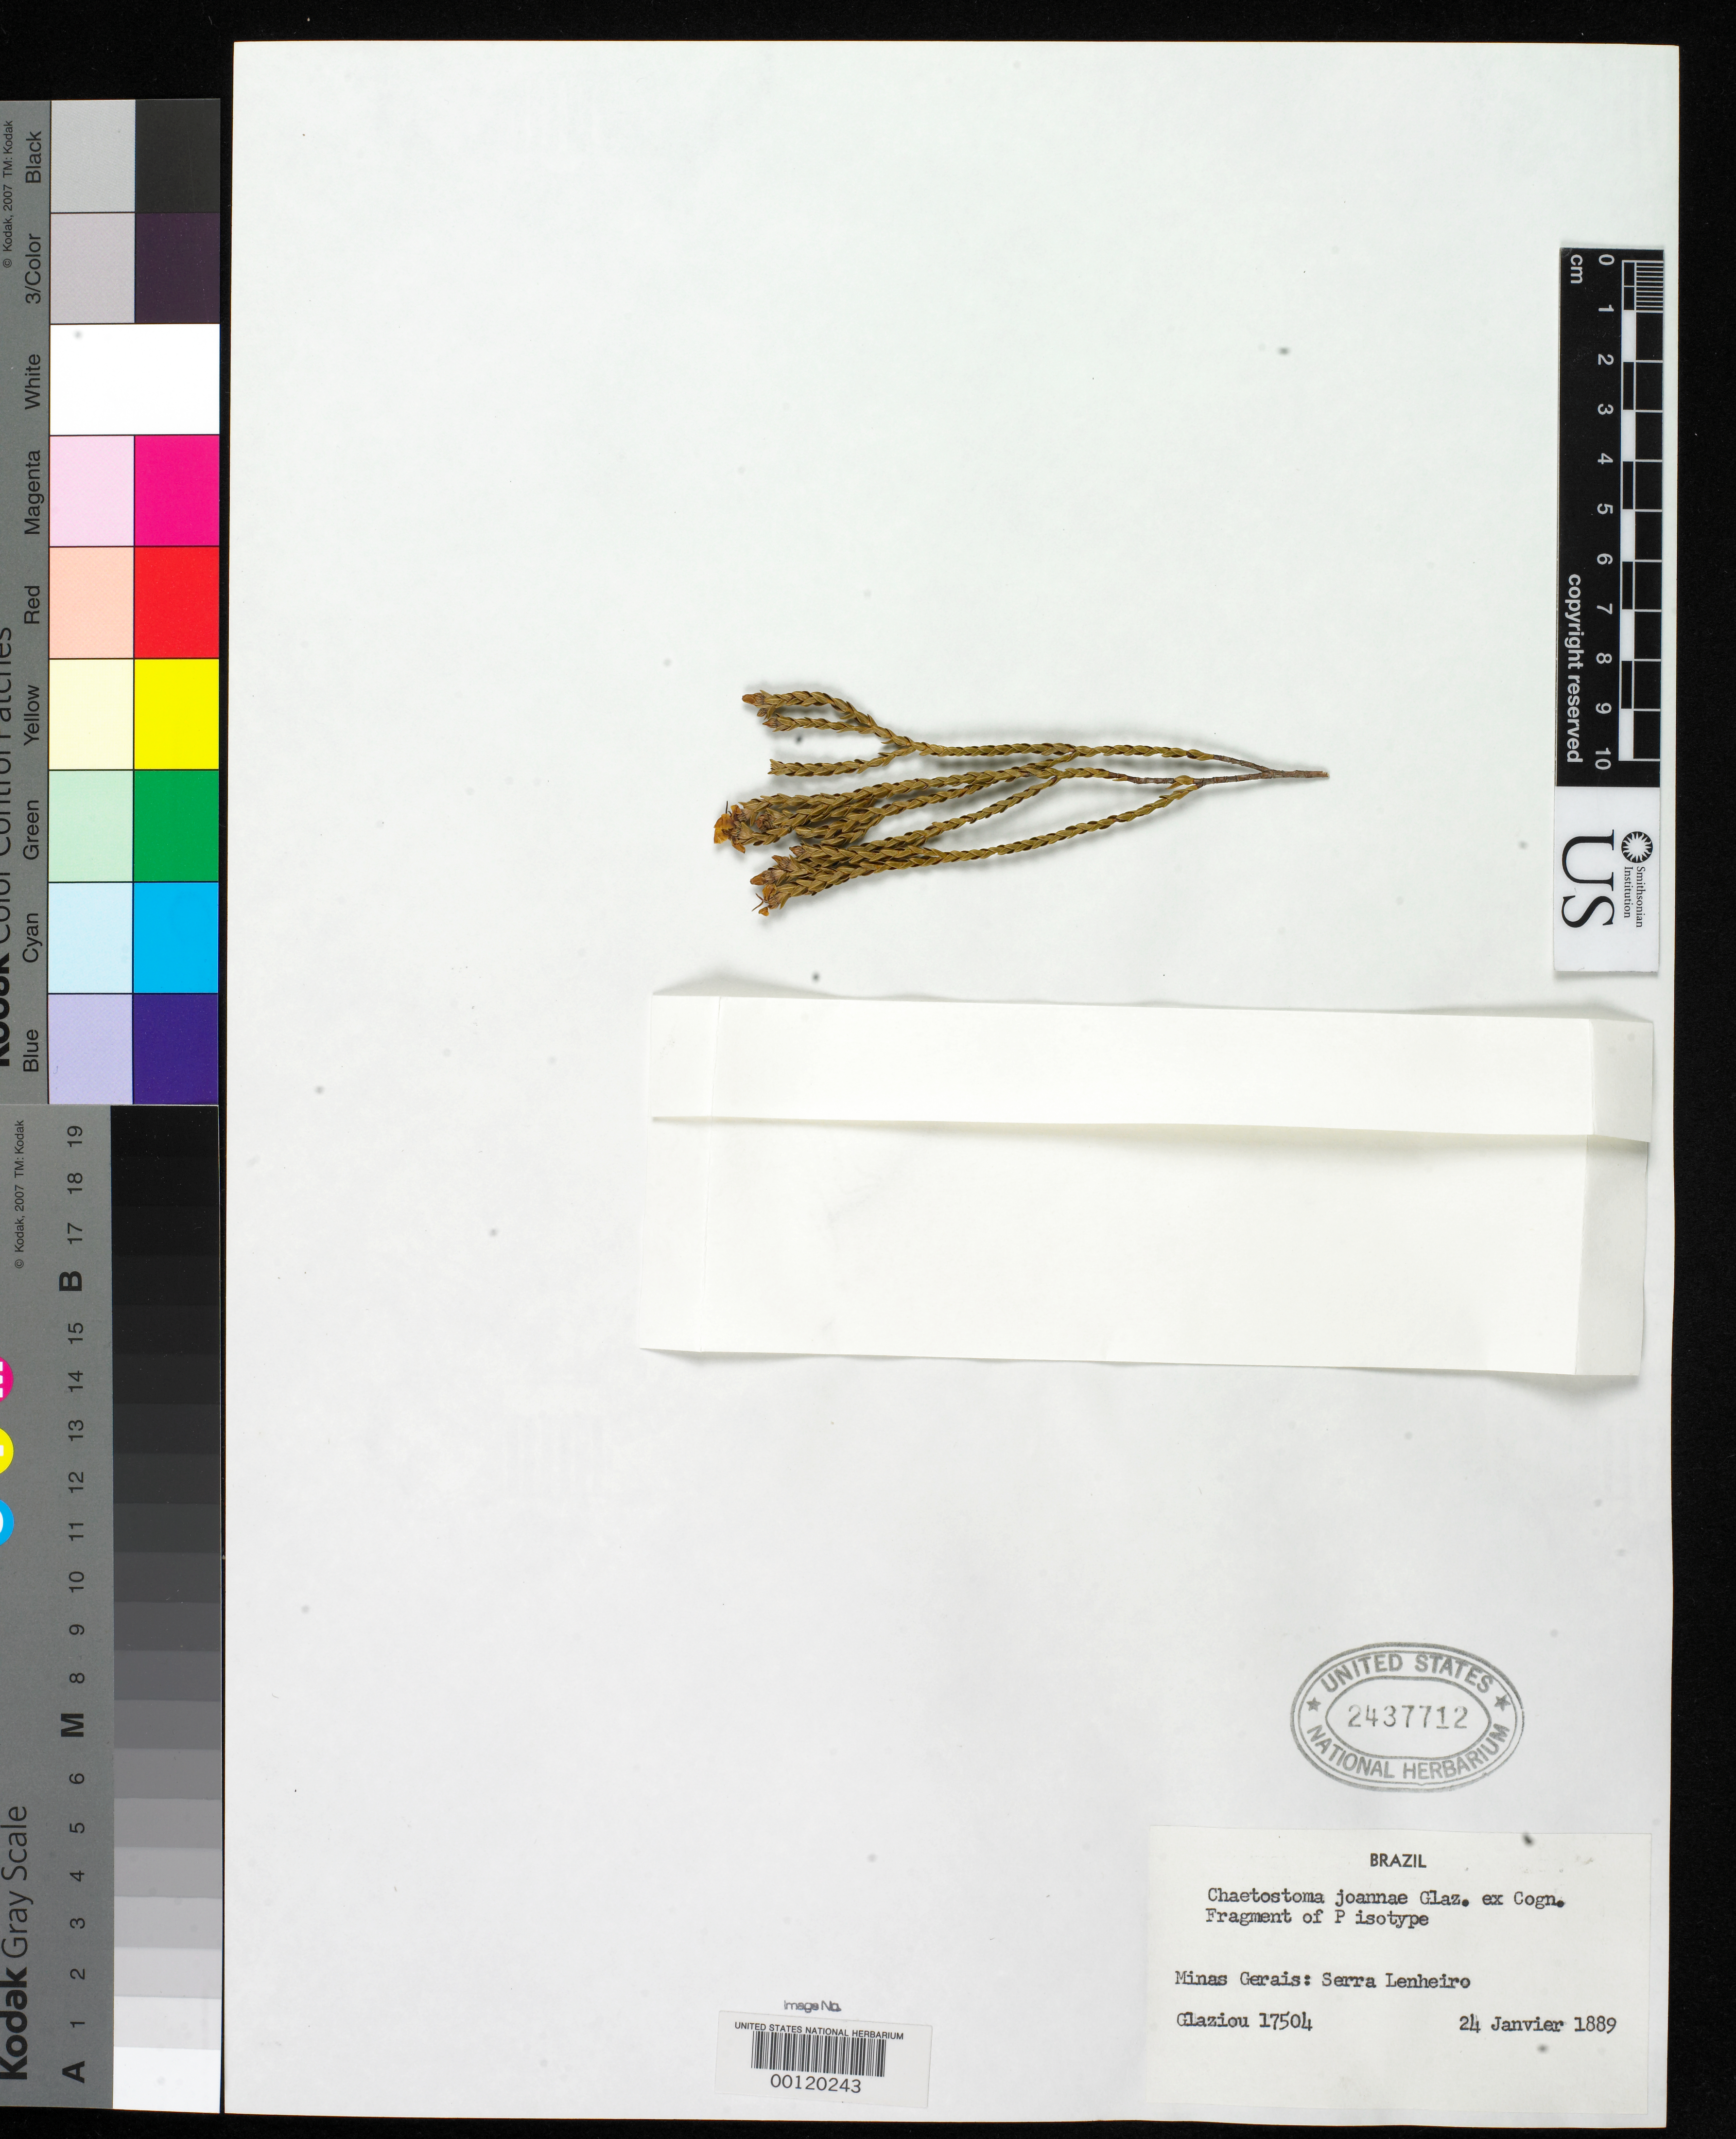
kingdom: Plantae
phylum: Tracheophyta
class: Magnoliopsida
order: Myrtales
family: Melastomataceae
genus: Chaetostoma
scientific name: Chaetostoma joannae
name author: Glaz. in A. DC.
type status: Isotype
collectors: A. F. M. Glaziou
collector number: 17504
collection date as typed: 24 Jan 1889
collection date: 1889-01-24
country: Brazil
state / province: Minas Gerais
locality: Serra Lenheiro.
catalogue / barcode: US 2437712